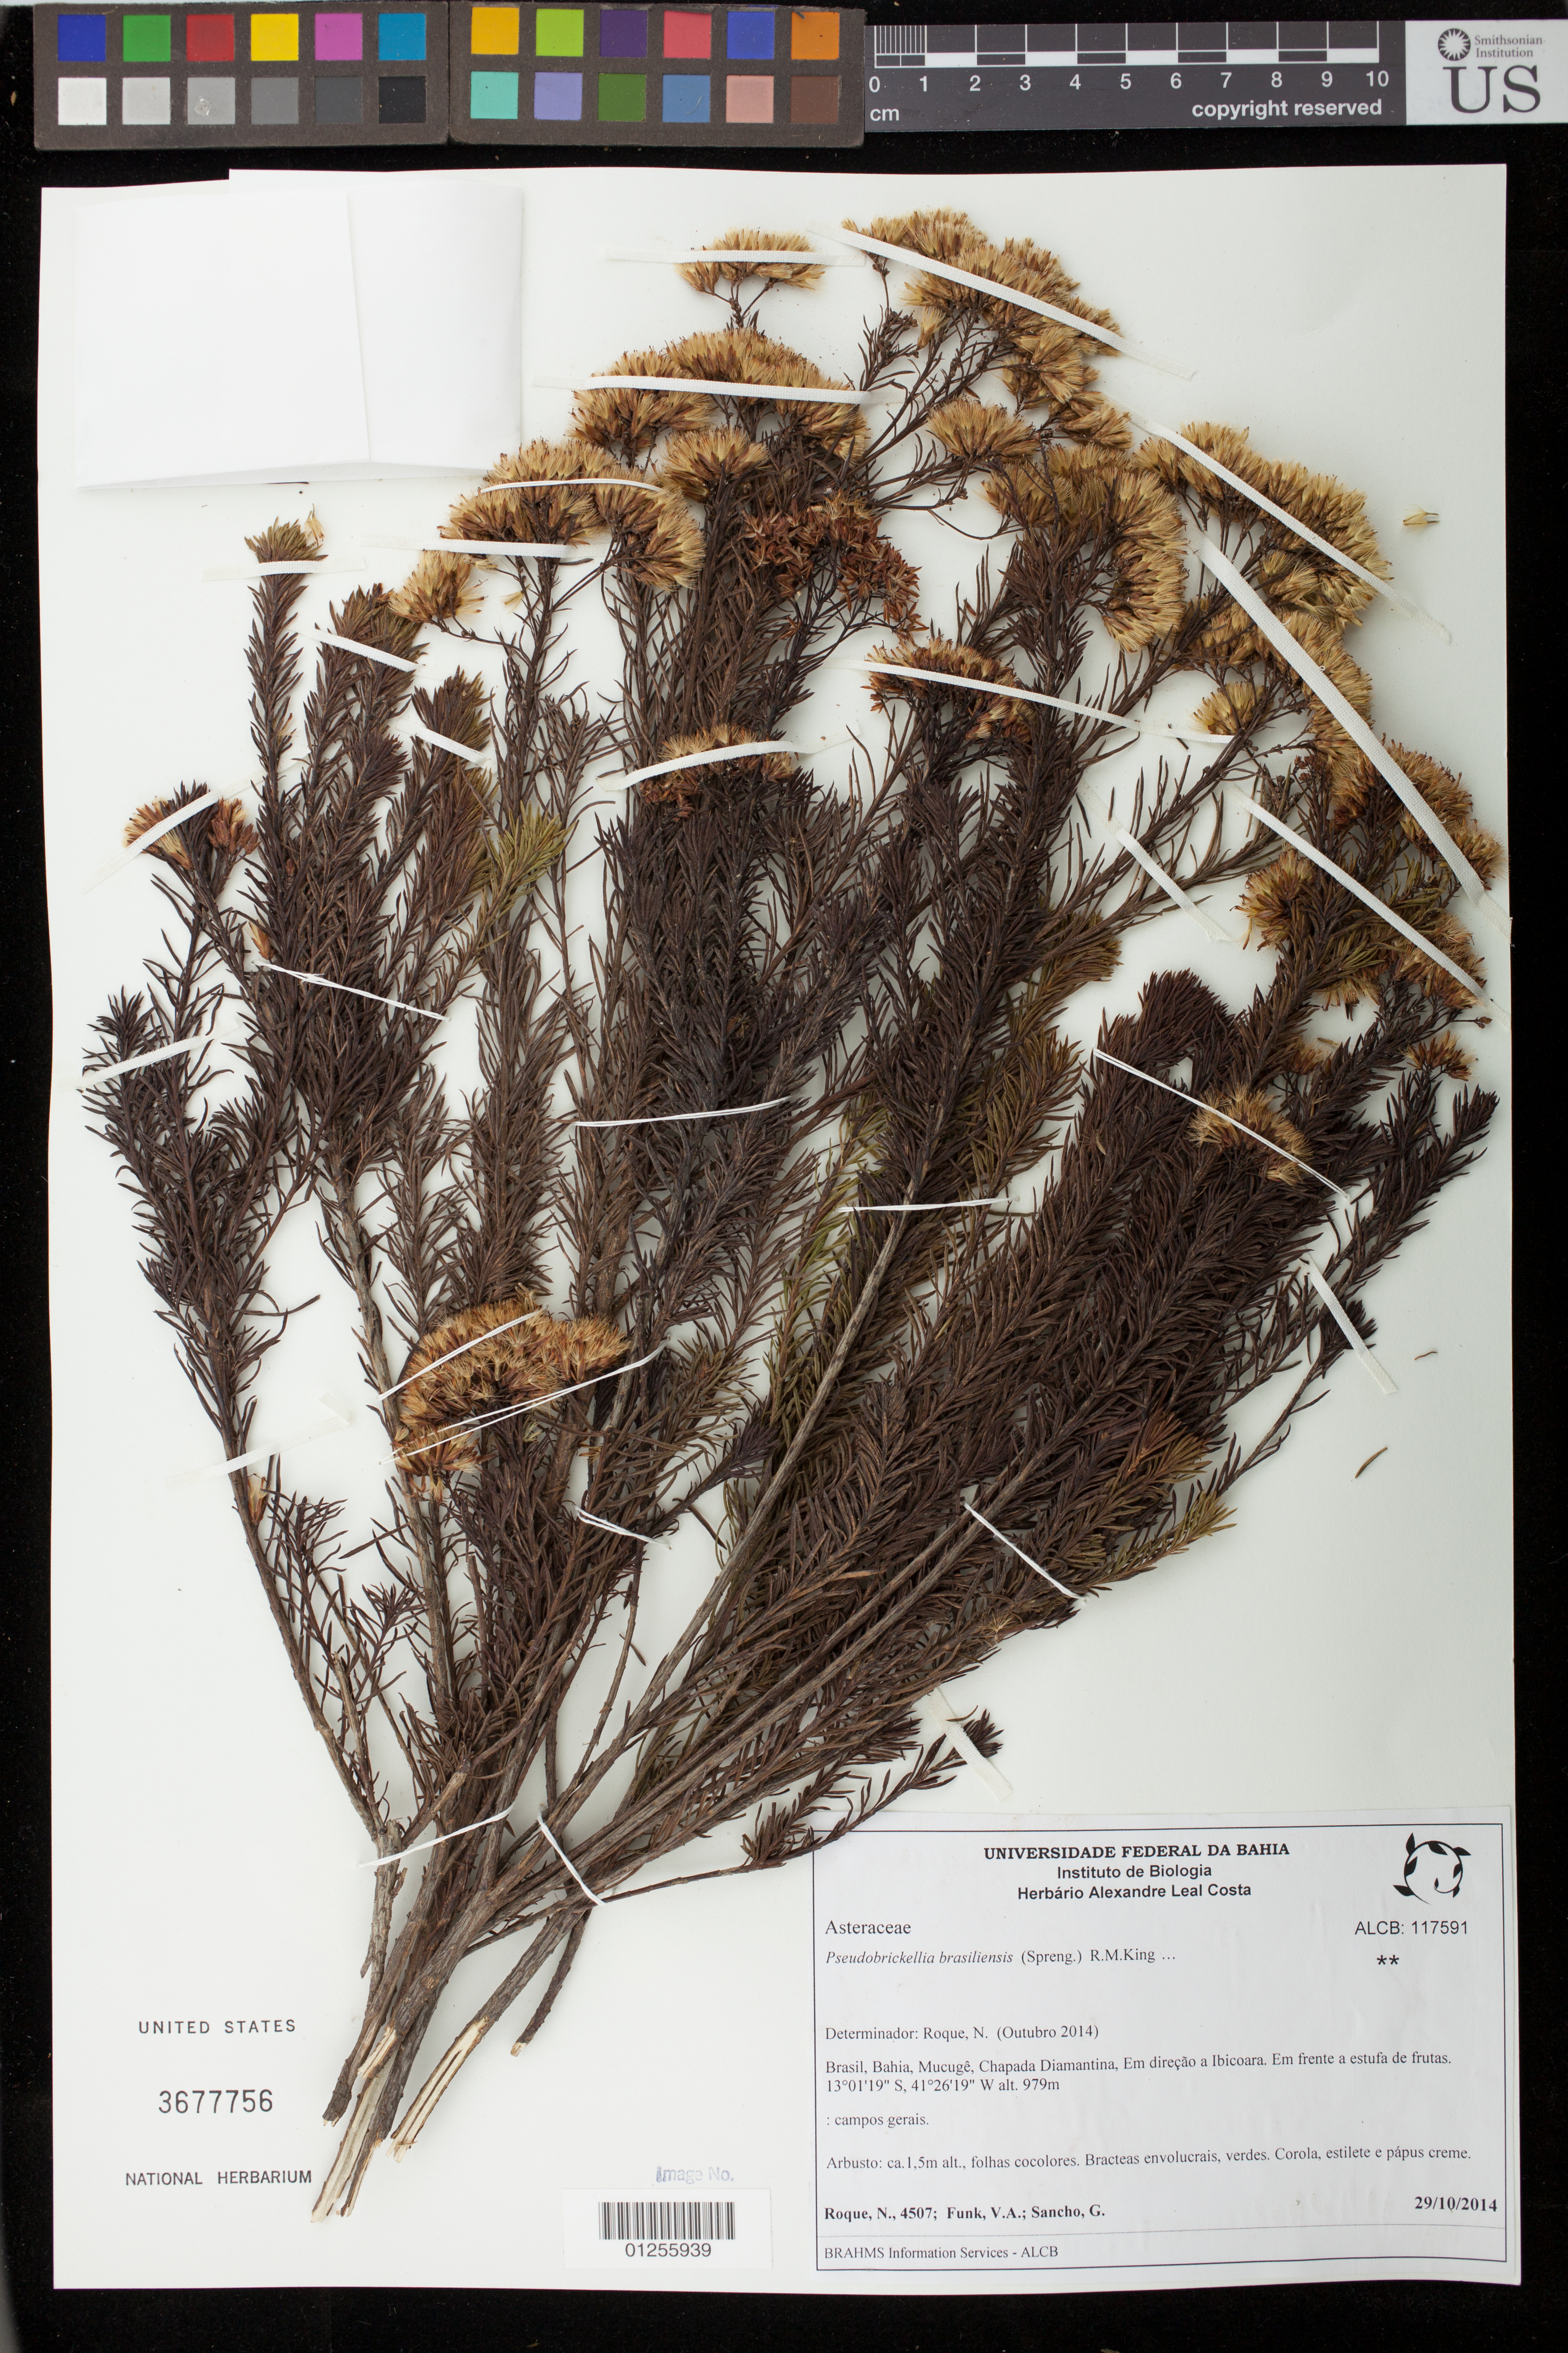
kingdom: Plantae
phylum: Tracheophyta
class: Magnoliopsida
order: Asterales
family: Asteraceae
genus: Pseudobrickellia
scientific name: Pseudobrickellia brasiliensis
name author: (Spreng.) R.M. King & H. Rob.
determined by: Roque, N.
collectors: V. Funk & G. Sancho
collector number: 4507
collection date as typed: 29 October 2014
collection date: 2014-10-29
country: Brazil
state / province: Bahia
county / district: Mucugê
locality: Chapada Diamantina, Em diecao a Ibicoara. Em frente a estufa de frutas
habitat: Campos gerais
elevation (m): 979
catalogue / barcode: US 3677756